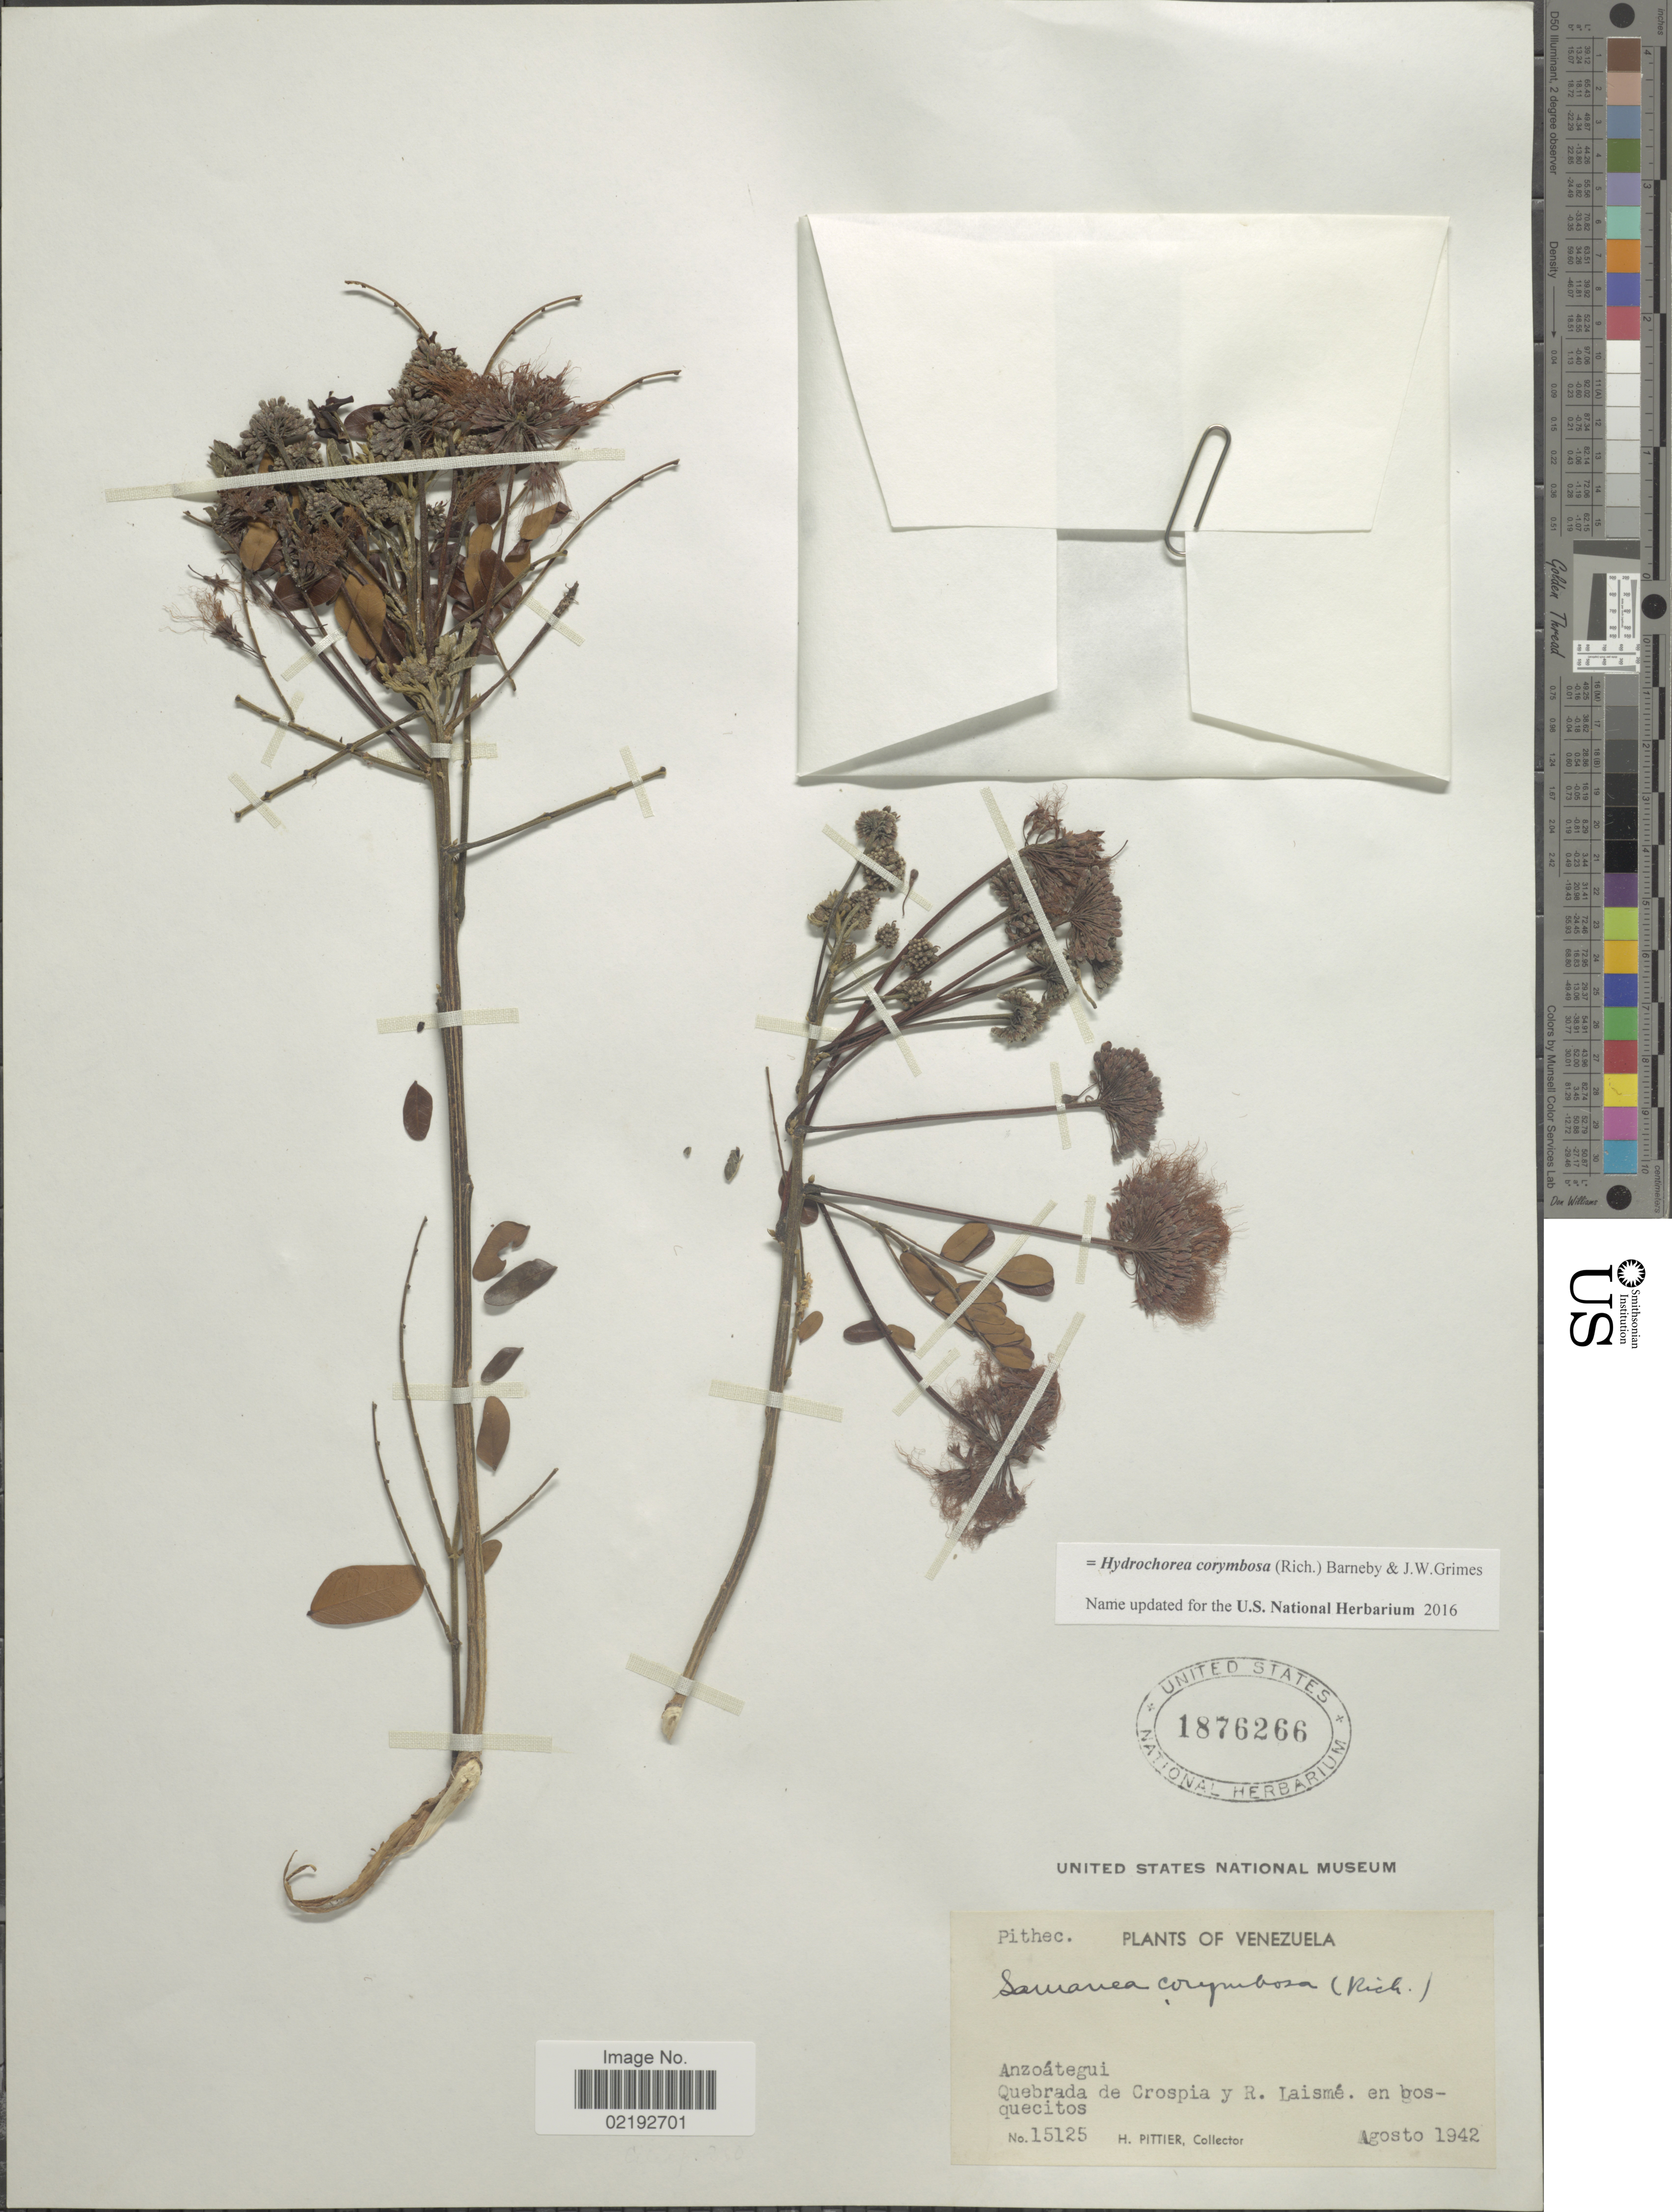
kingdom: Plantae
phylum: Tracheophyta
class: Magnoliopsida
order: Fabales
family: Fabaceae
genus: Hydrochorea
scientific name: Hydrochorea corymbosa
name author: (Rich.) Barneby & J.W. Grimes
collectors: H. F. Pittier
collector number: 15125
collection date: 1942-08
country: Venezuela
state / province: Anzoategui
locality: Quebrada de Crospia y R. Laisme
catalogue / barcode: US 1876266